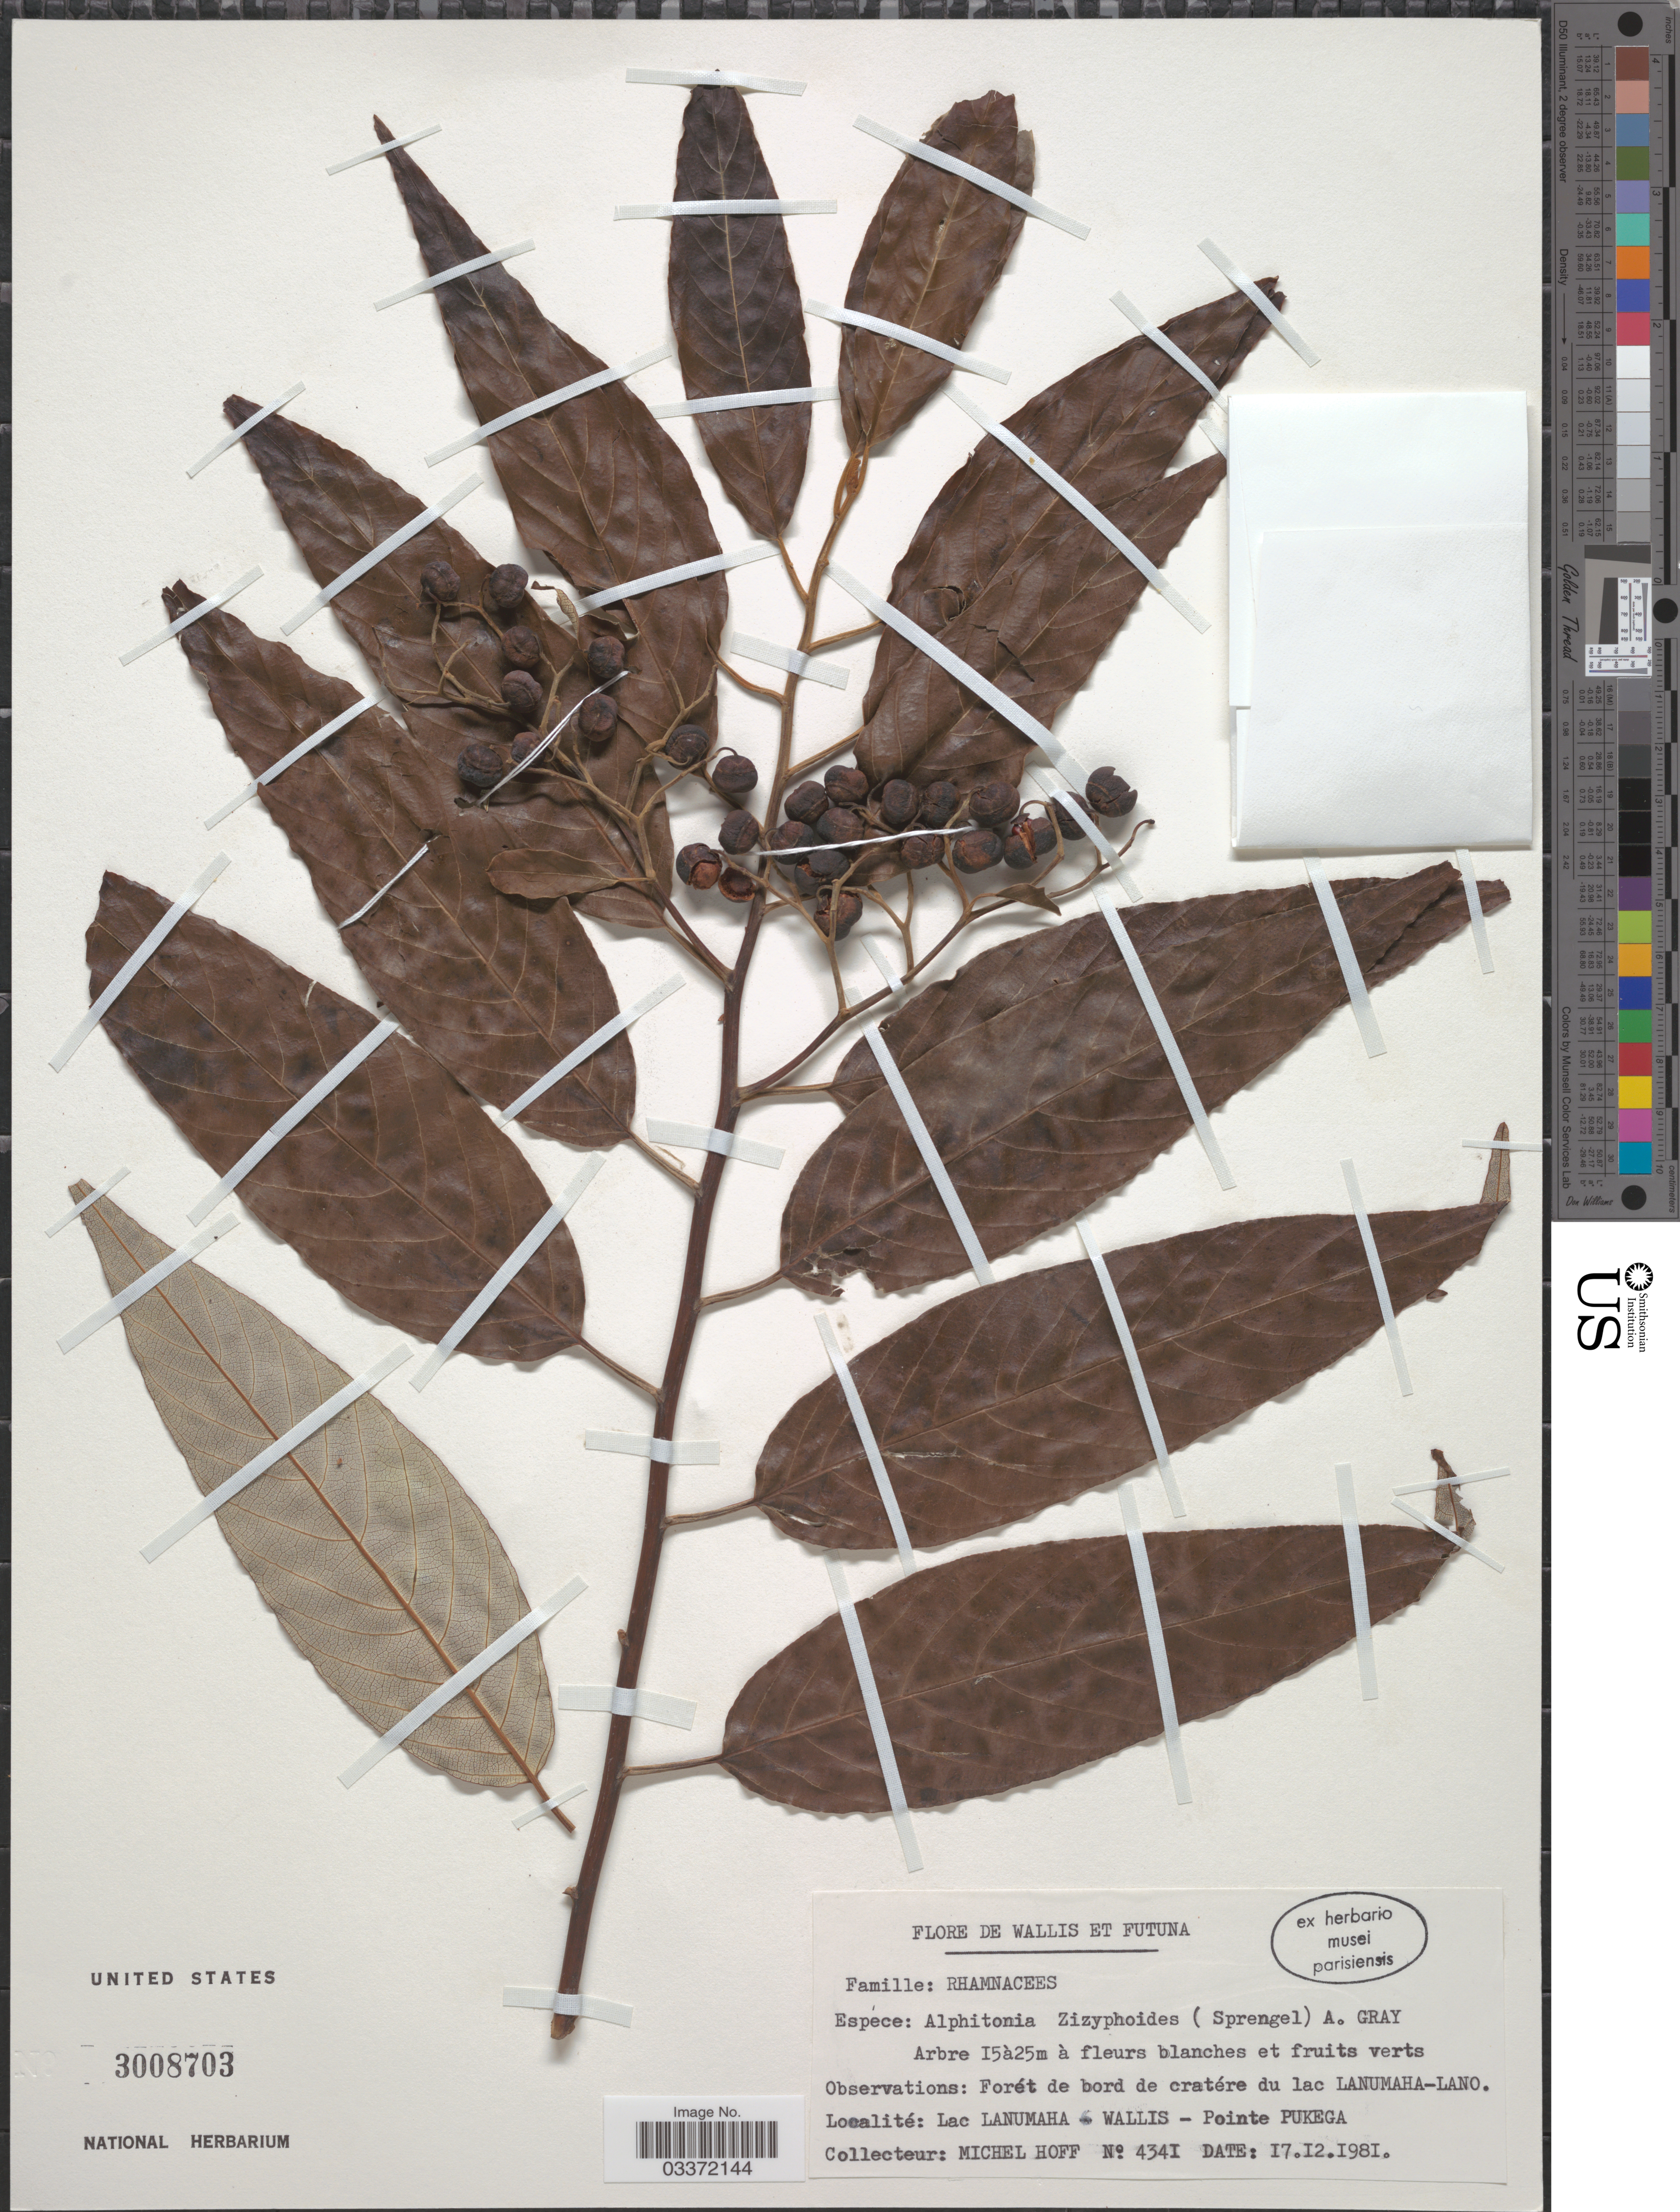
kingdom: Plantae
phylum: Tracheophyta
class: Magnoliopsida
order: Rosales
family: Rhamnaceae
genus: Alphitonia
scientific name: Alphitonia zizyphoides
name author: (Sol. ex Spreng.) A. Gray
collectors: M. Hoff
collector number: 4341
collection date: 1981-12-17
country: Wallis and Futuna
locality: Lac Lanumaha - Wallis - Pointe Pukega.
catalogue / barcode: US 3008703